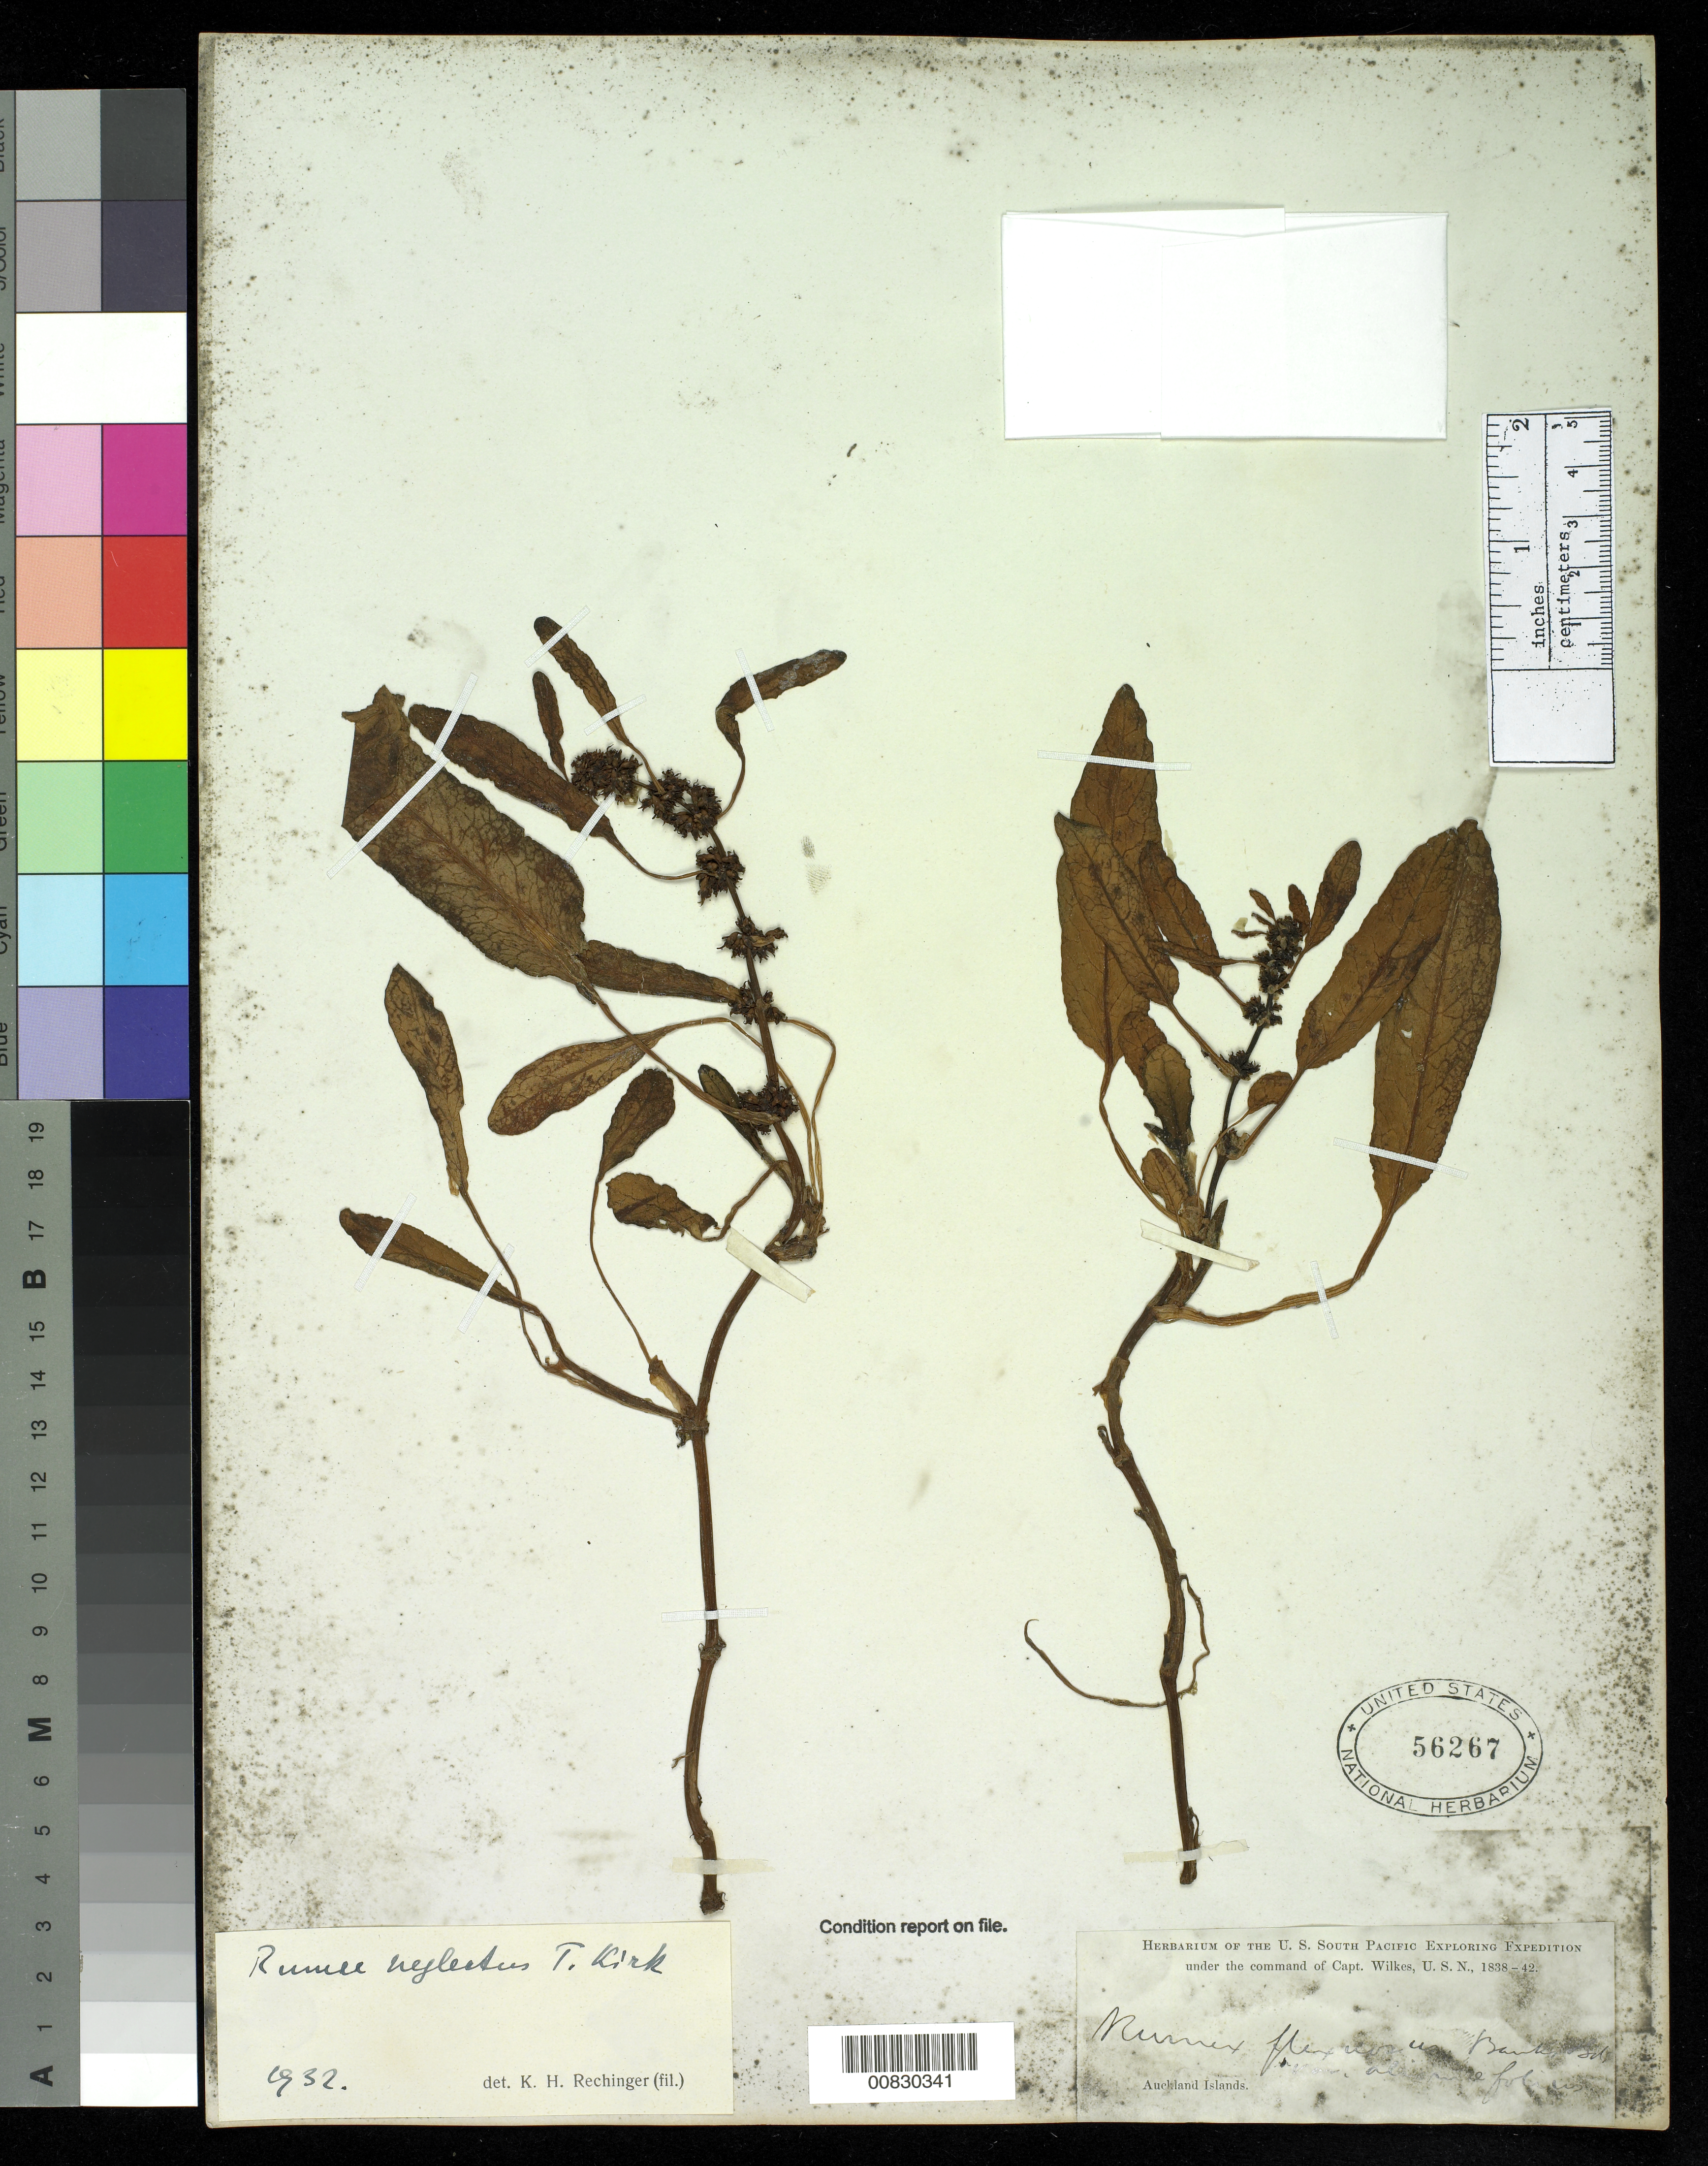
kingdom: Plantae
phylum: Tracheophyta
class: Magnoliopsida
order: Caryophyllales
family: Polygonaceae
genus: Rumex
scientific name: Rumex neglectus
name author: Kirk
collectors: Wilkes Explor. Exped.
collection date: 1838/1842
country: New Zealand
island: Auckland Islands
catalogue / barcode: US 56267